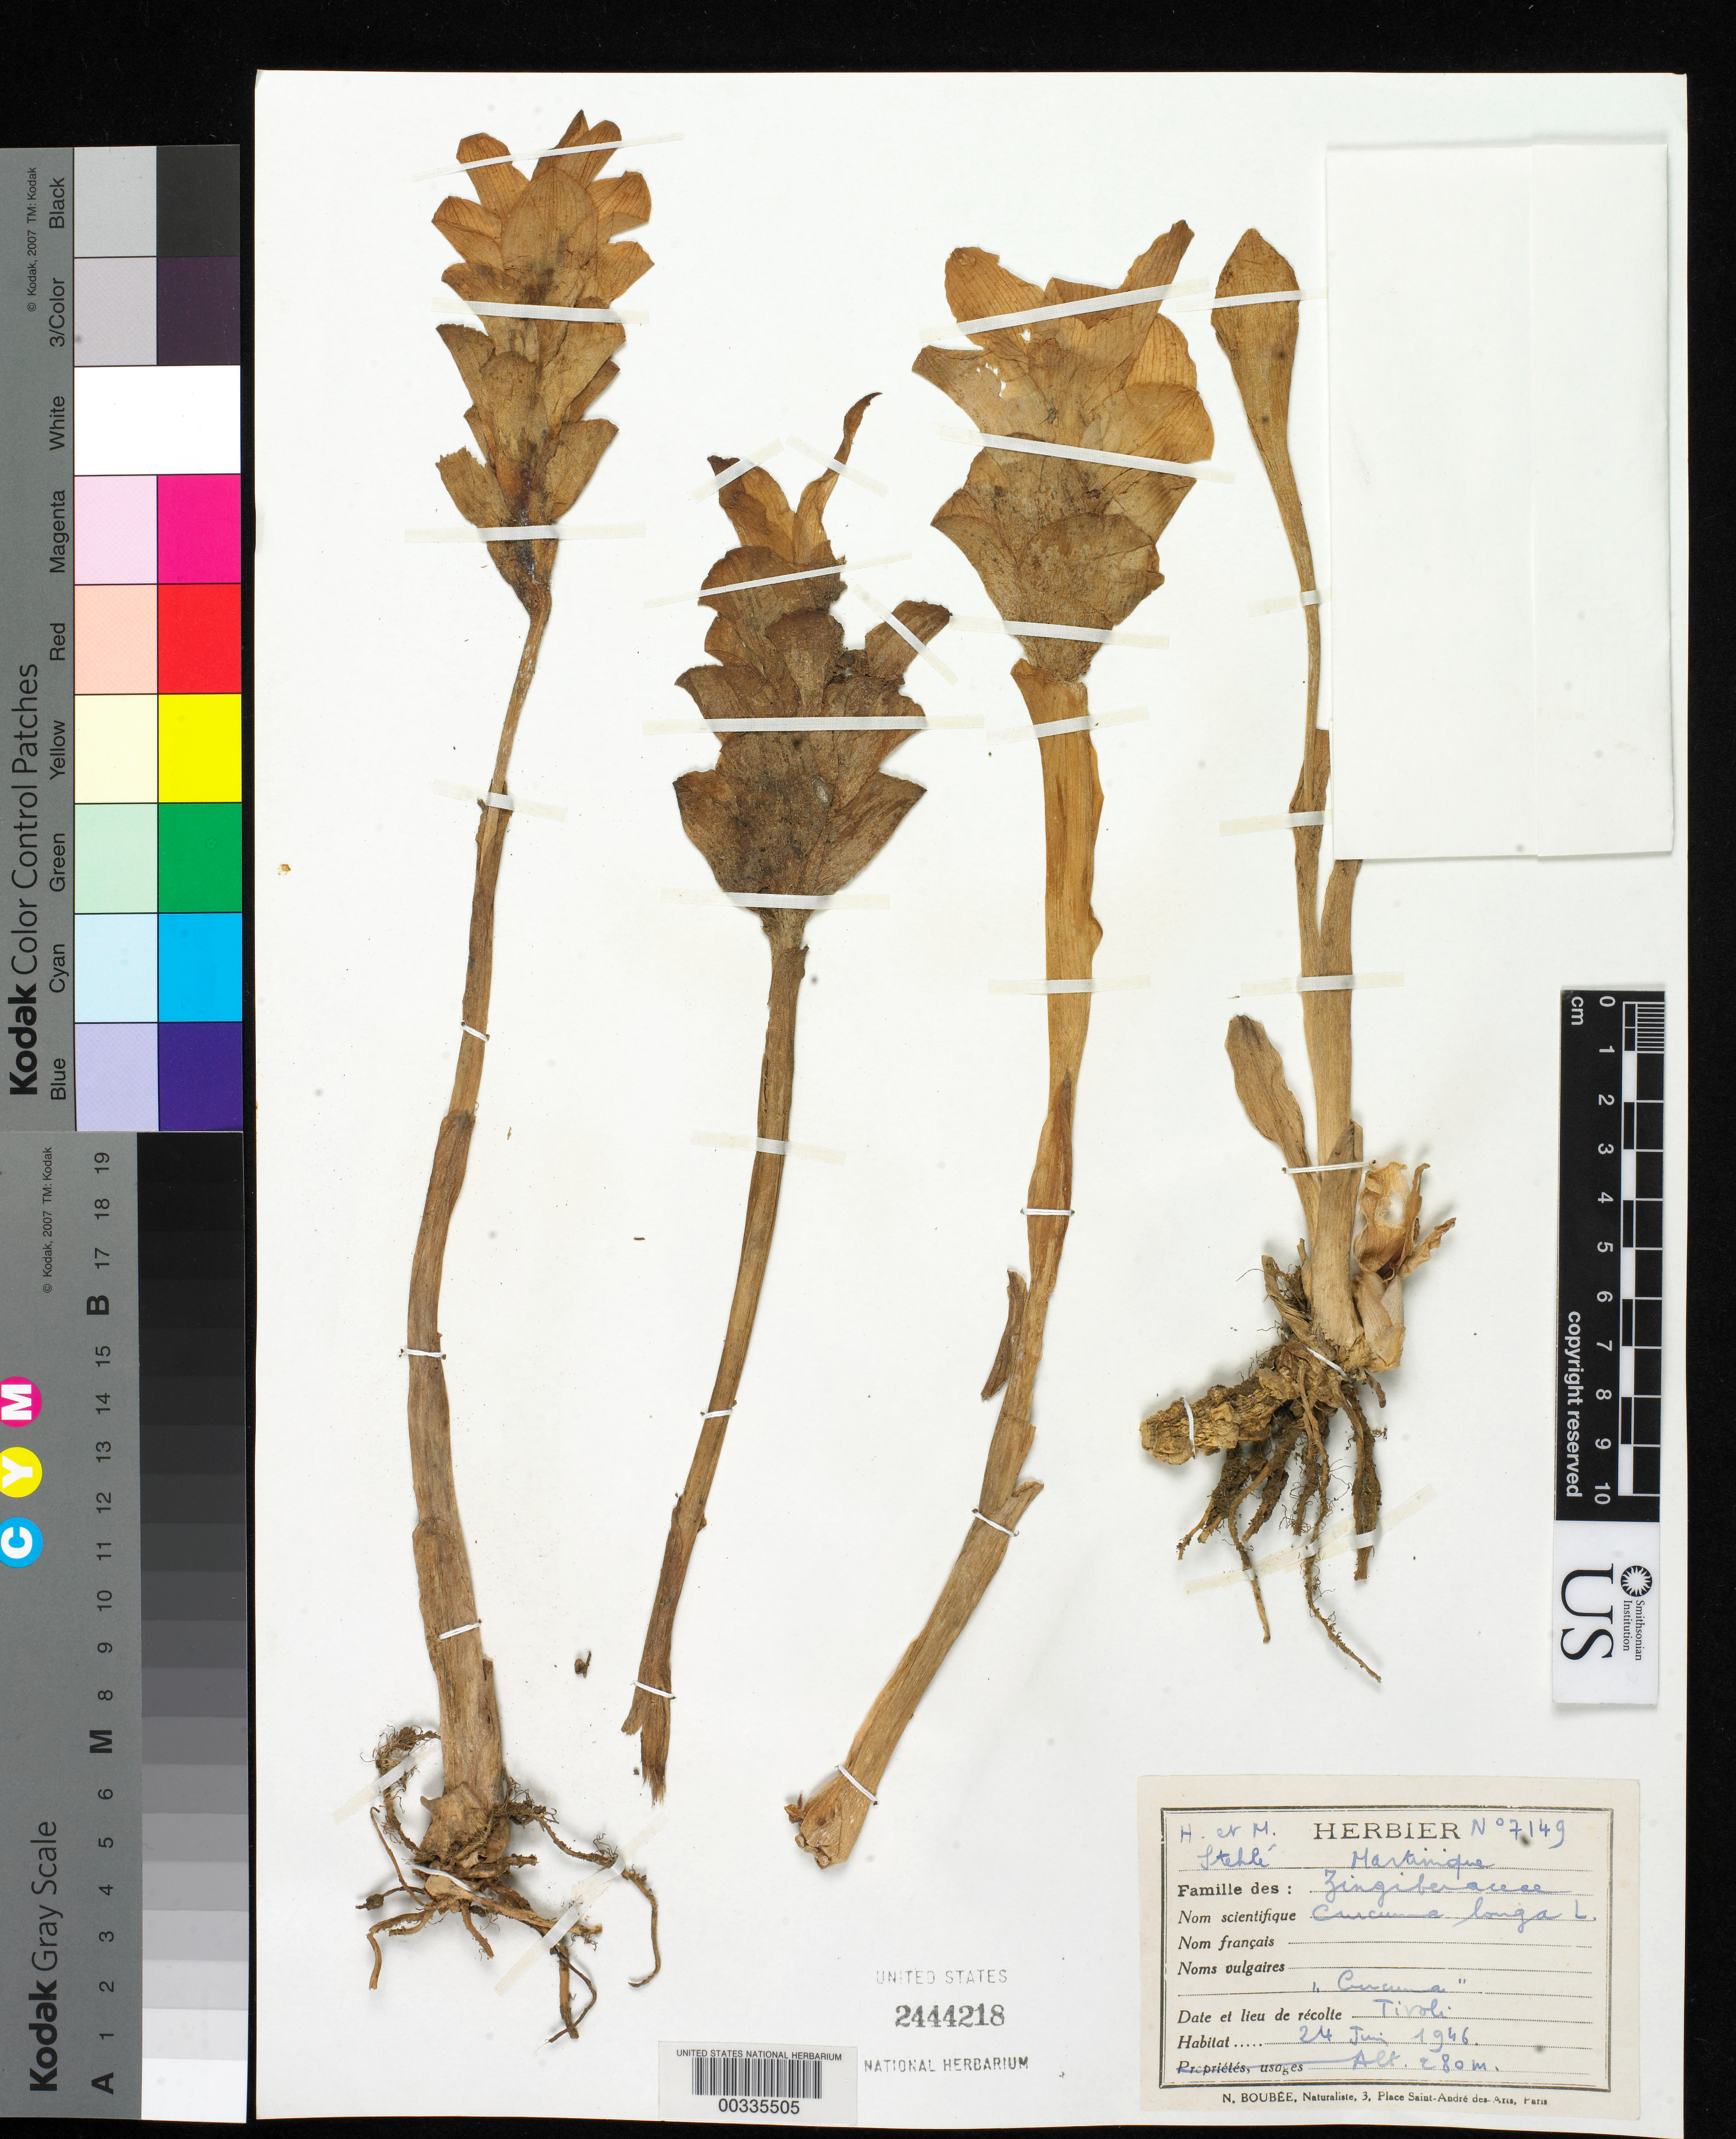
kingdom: Plantae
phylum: Tracheophyta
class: Liliopsida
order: Zingiberales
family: Zingiberaceae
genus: Curcuma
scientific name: Curcuma longa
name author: L.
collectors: H. Stehlé & M. Stehlé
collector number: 7149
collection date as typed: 24 Jun 1946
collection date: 1946-06-24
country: Martinique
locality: Tivoli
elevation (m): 280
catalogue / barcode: US 2444218